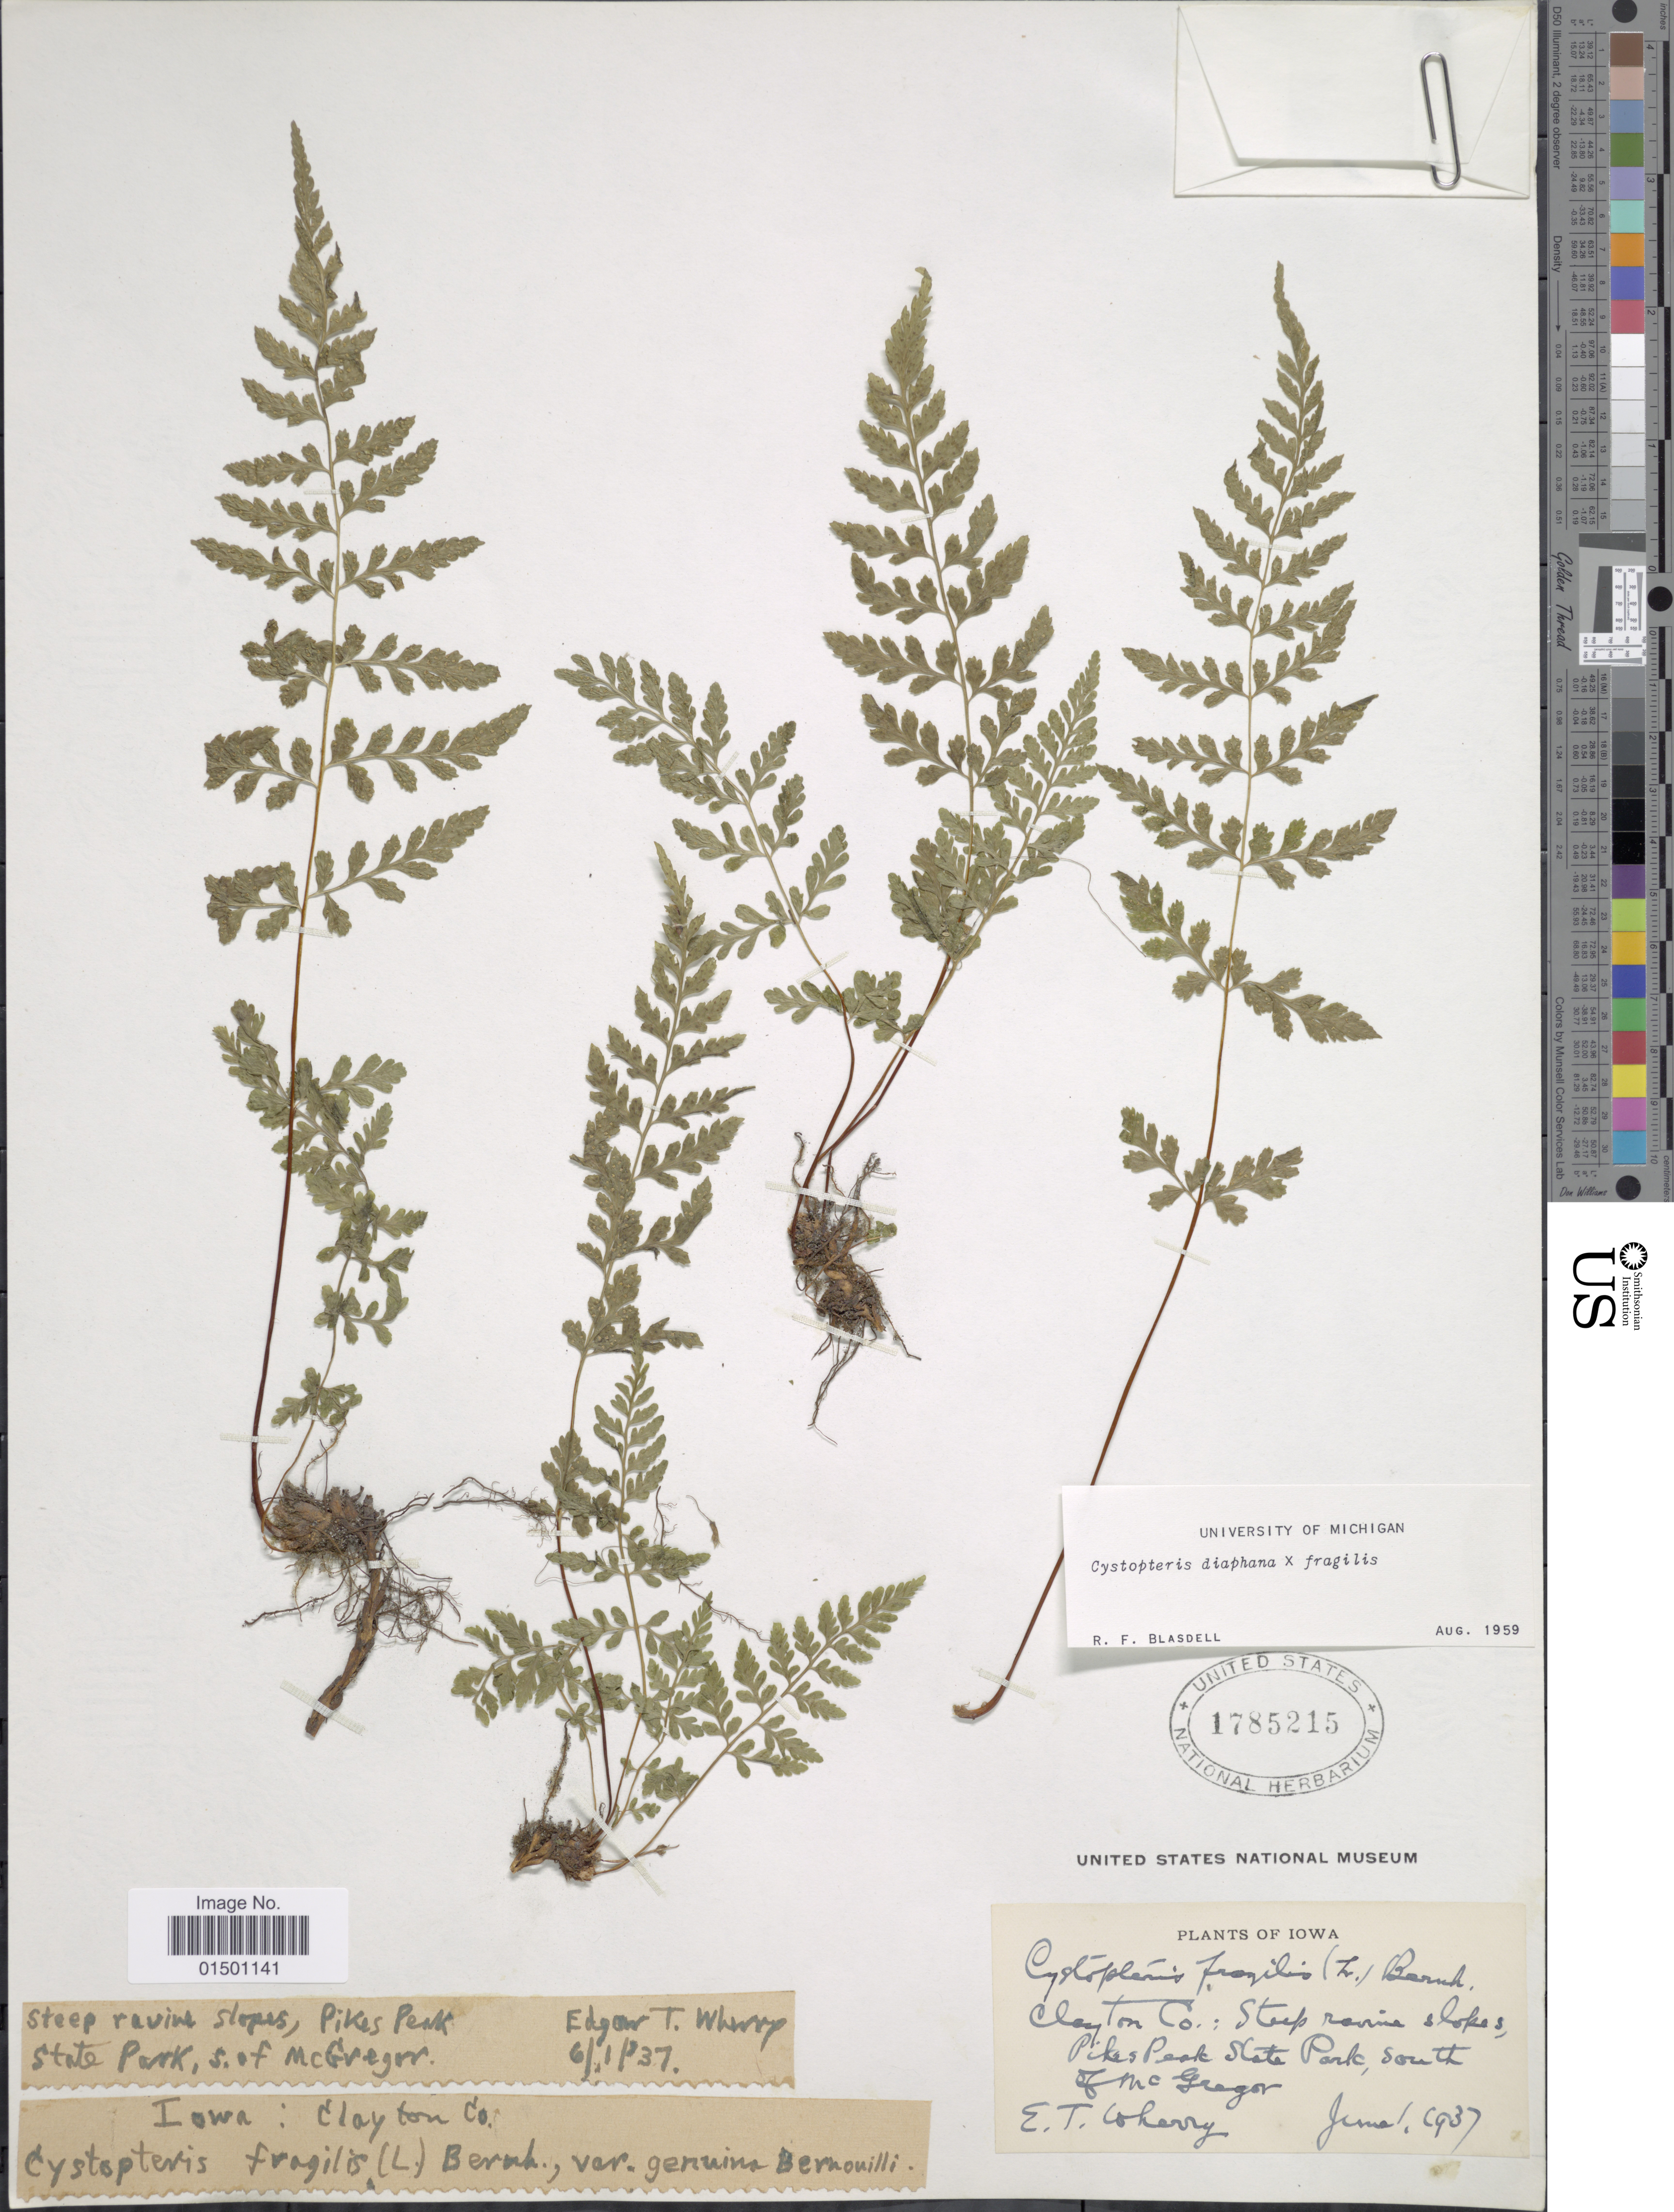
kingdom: Plantae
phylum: Tracheophyta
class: Polypodiopsida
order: Polypodiales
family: Cystopteridaceae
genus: Cystopteris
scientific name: Cystopteris diaphana x C. fragilis (L.) Bernh.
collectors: E. T. Wherry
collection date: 1937-06-01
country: United States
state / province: Iowa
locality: Clayton co.: steep ravines slopes, Pikes Peak State Park, south of McGregor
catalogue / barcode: US 1785215